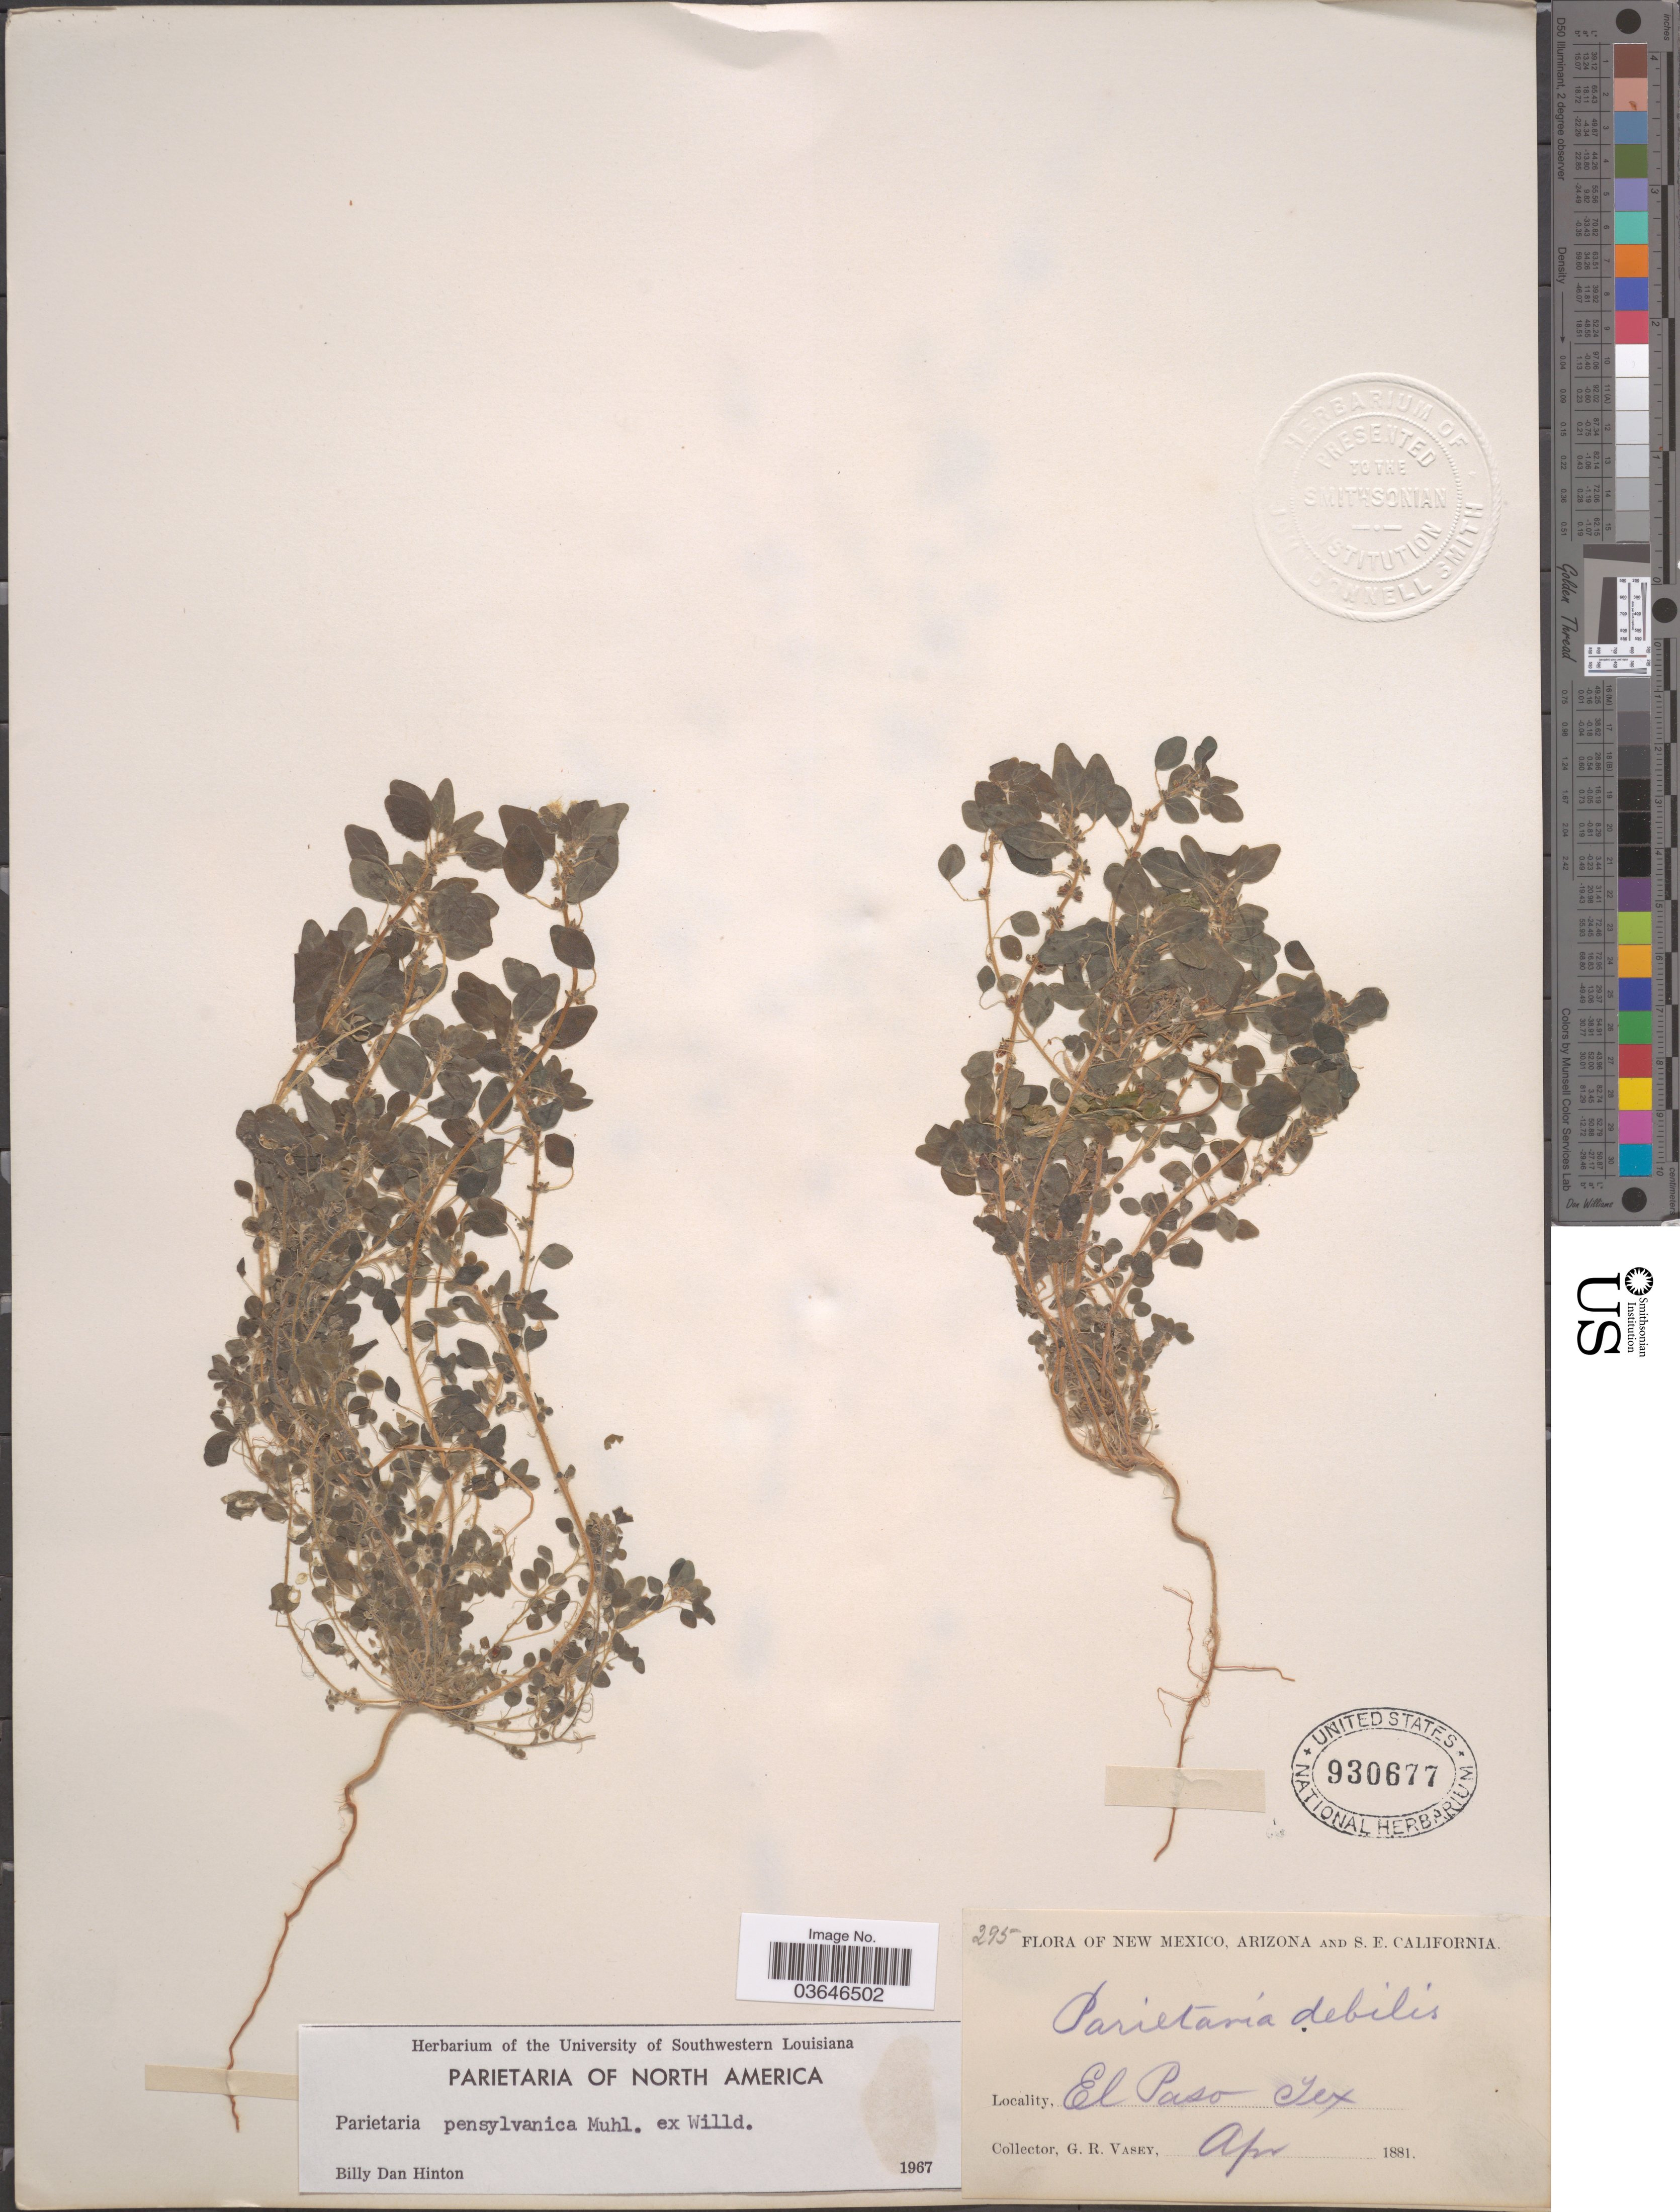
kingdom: Plantae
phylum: Tracheophyta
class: Magnoliopsida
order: Rosales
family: Urticaceae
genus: Parietaria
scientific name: Parietaria pensylvanica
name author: Muhl. ex Willd.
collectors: G. R. Vasey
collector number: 295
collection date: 1881-04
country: United States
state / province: Texas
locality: El Paso.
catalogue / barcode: US 930677